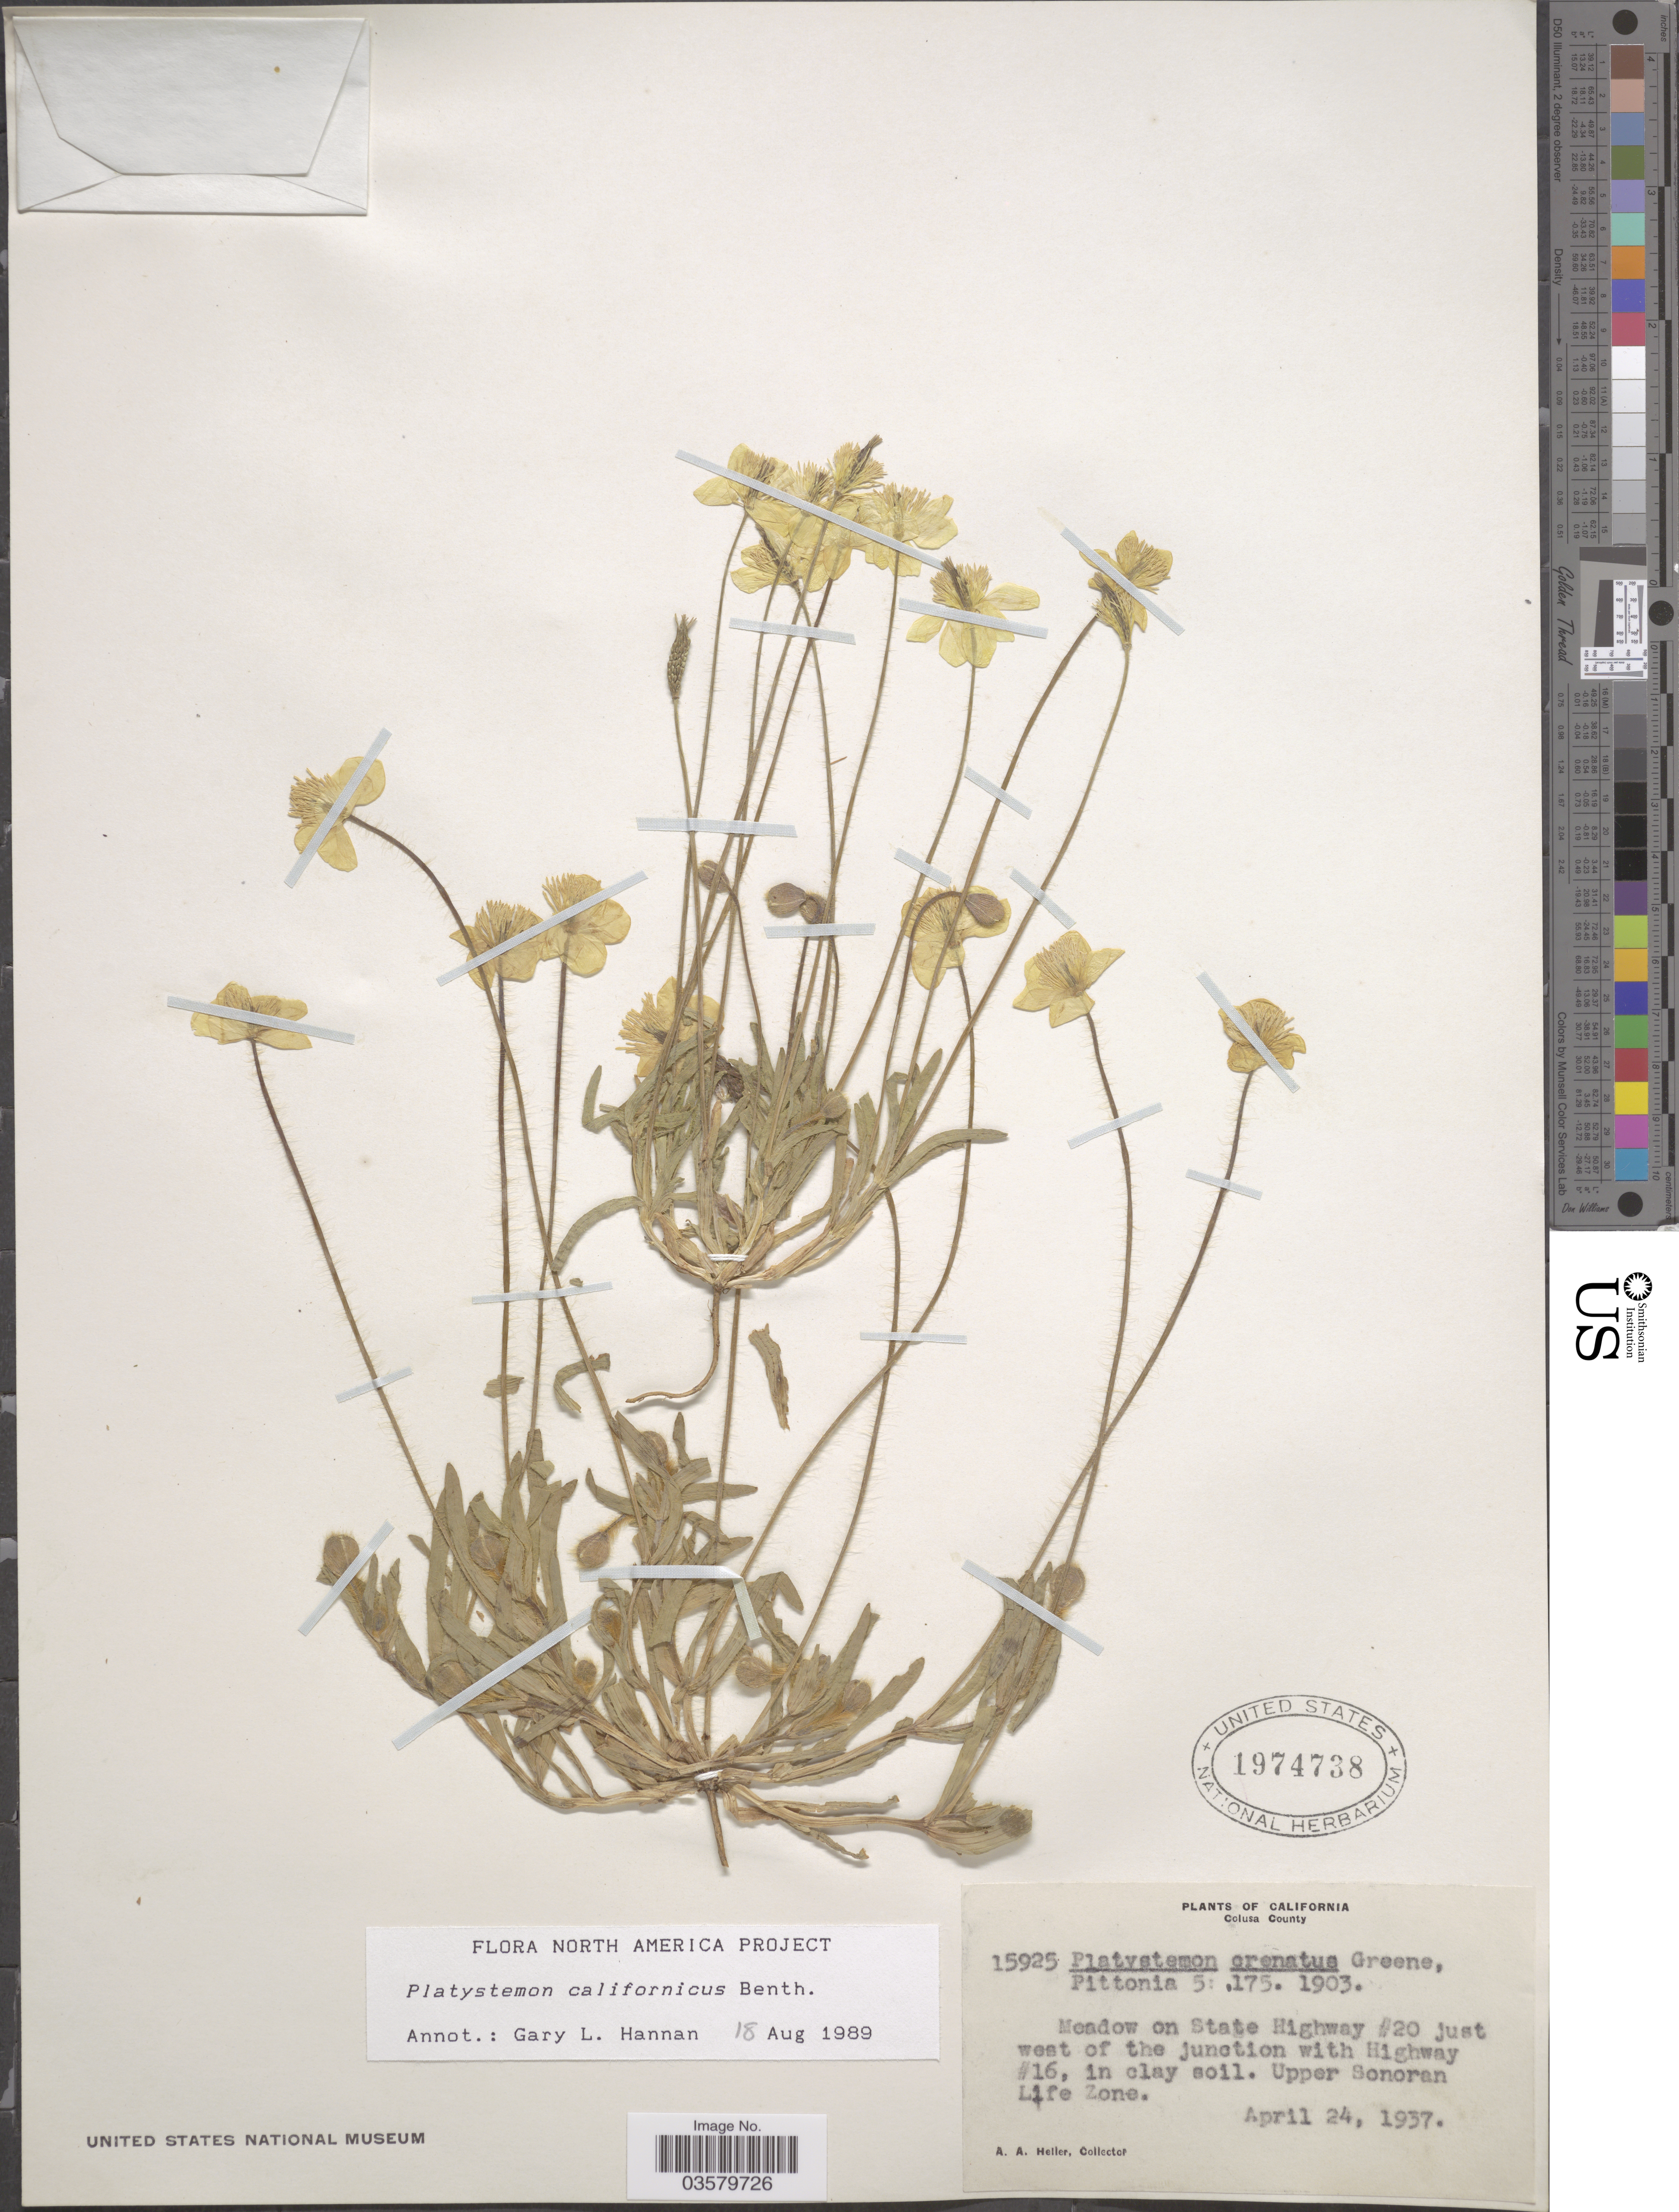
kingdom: Plantae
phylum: Tracheophyta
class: Magnoliopsida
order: Ranunculales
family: Papaveraceae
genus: Platystemon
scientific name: Platystemon californicus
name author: Benth.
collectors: A. A. Heller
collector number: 15925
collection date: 1937-04-24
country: United States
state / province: California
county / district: Colusa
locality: Colusa County. Meadow on State Highway #20 just west of the junction with Highway #16.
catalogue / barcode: US 1974738